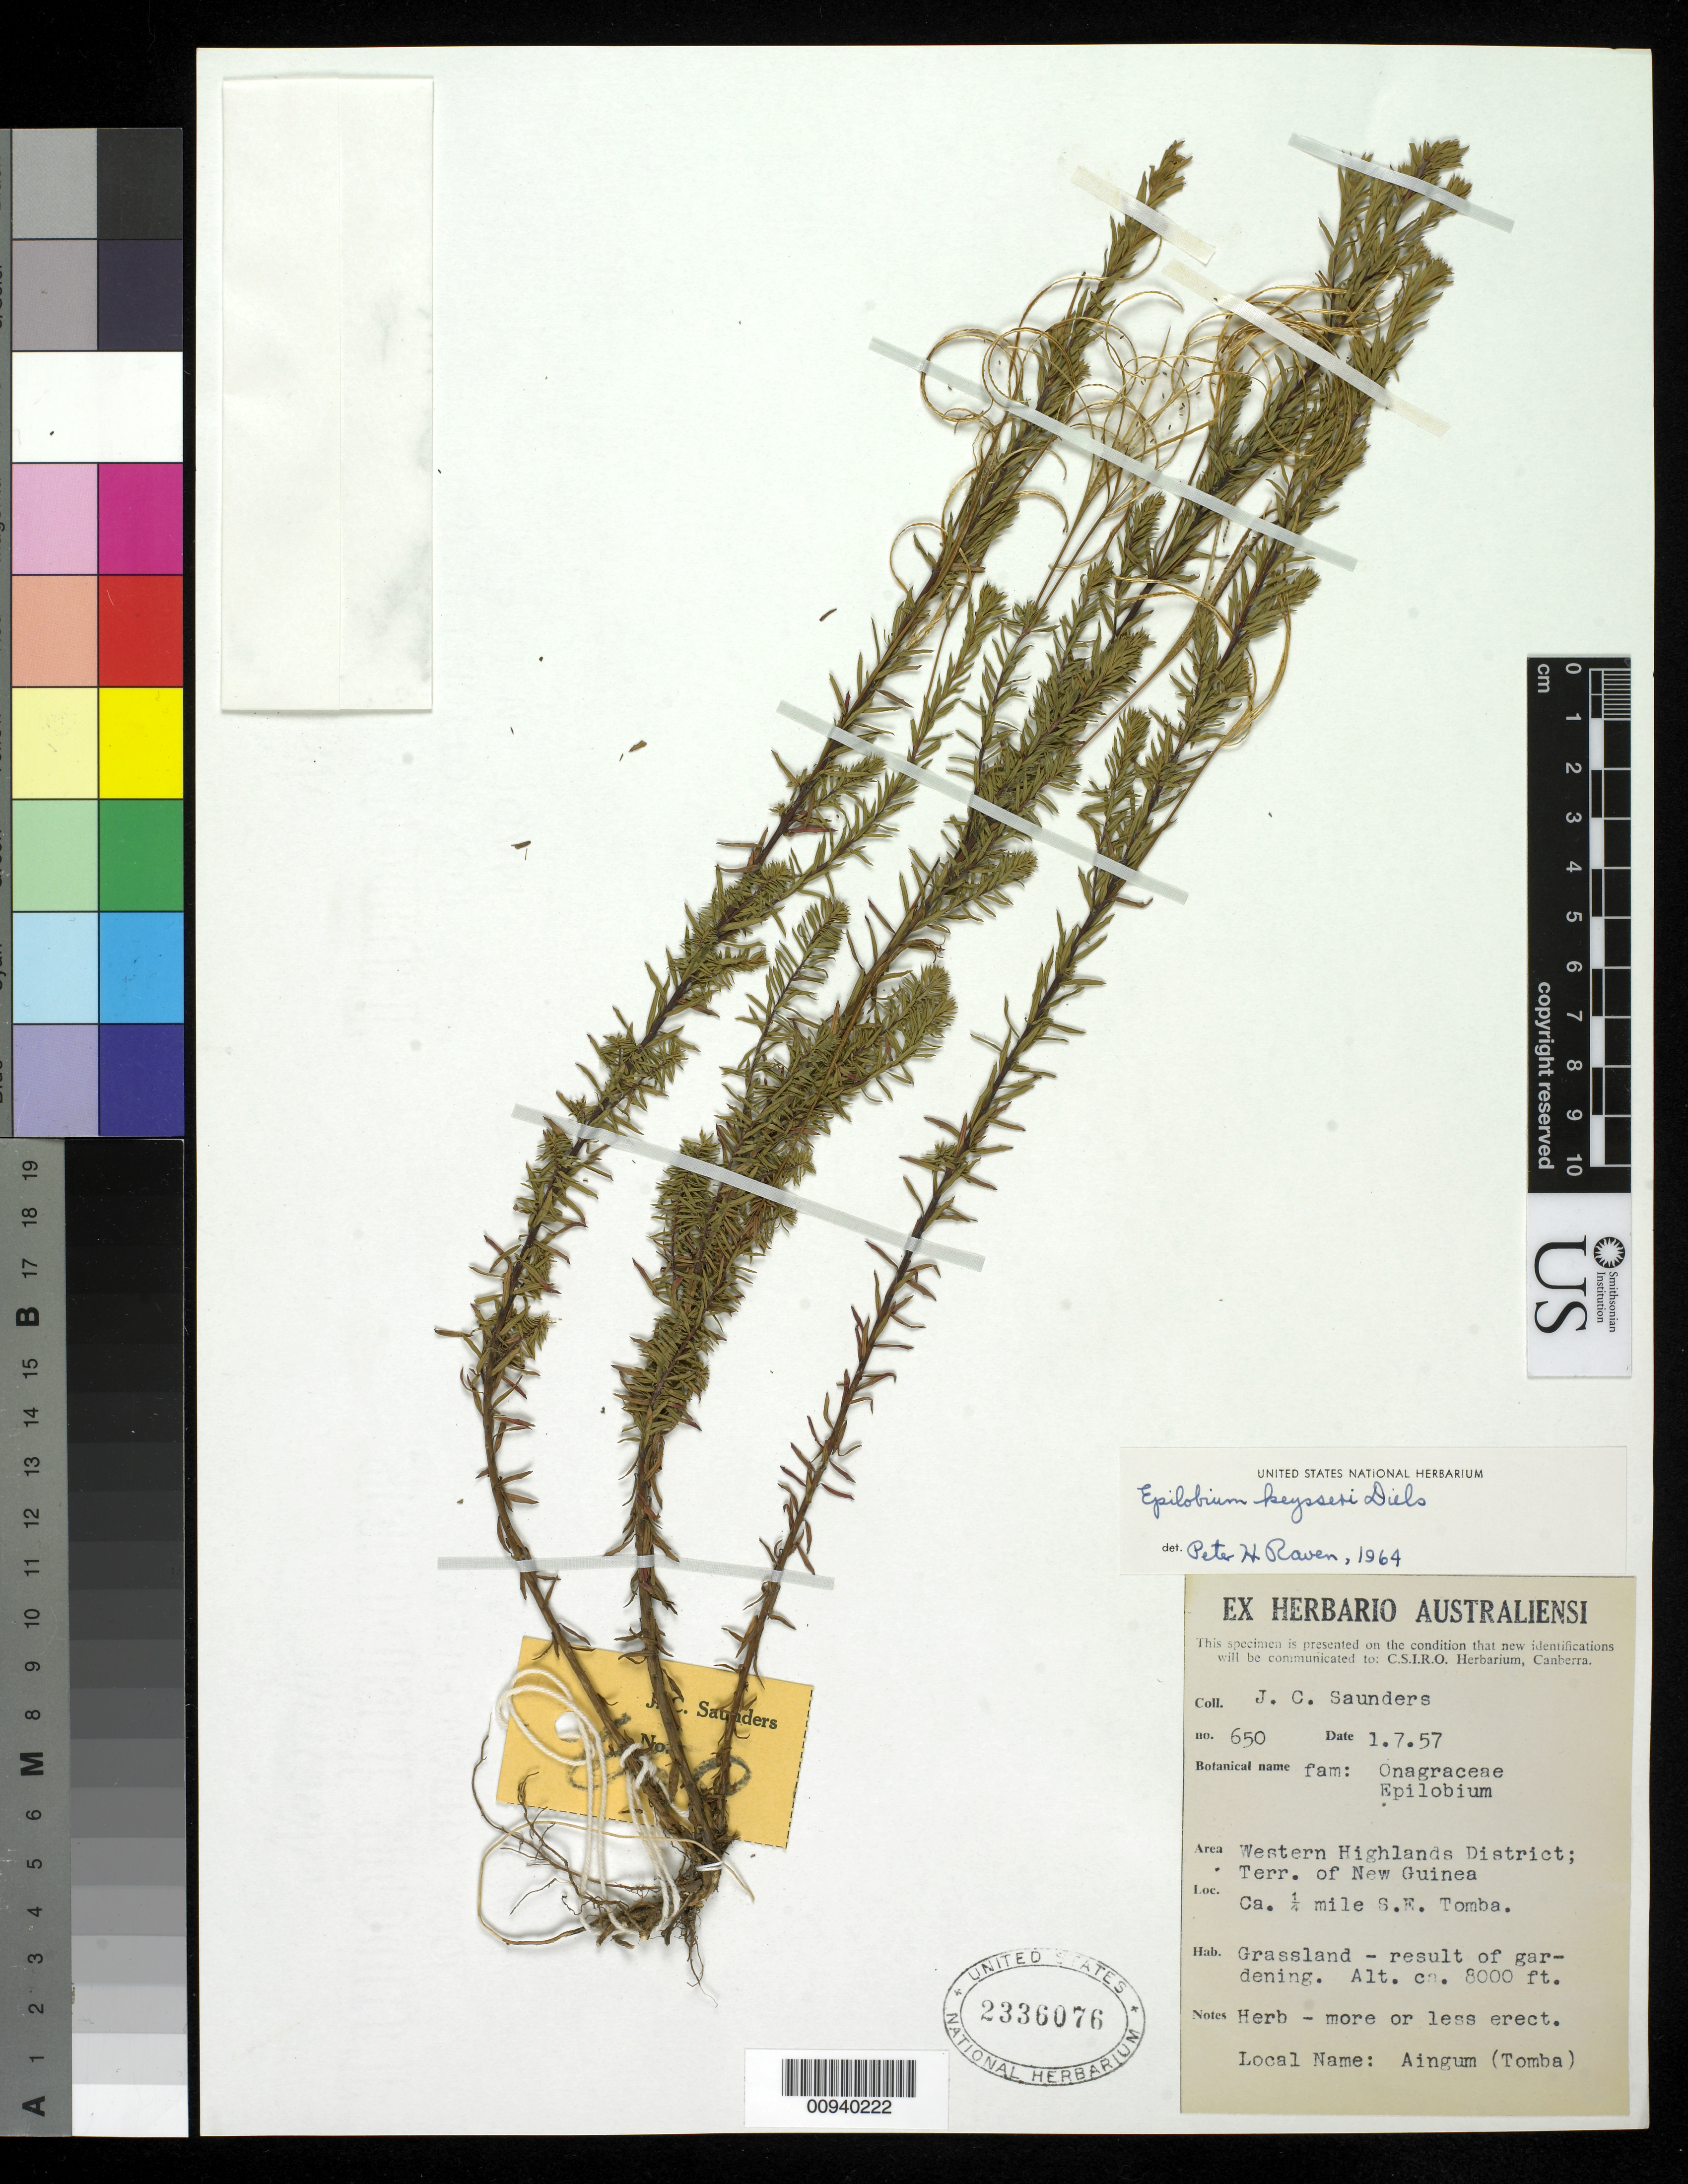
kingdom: Plantae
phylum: Tracheophyta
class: Magnoliopsida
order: Myrtales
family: Onagraceae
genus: Epilobium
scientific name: Epilobium keysseri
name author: Diels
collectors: J. C. Saunders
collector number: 650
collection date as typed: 07 Jan 1956 or 01 Jul 1957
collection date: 1956-01-07 or 1957-07-01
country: Papua New Guinea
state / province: Western Highlands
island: New Guinea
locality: Ca. 1/4 mile SE Tomba.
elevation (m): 2438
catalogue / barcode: US 2336076